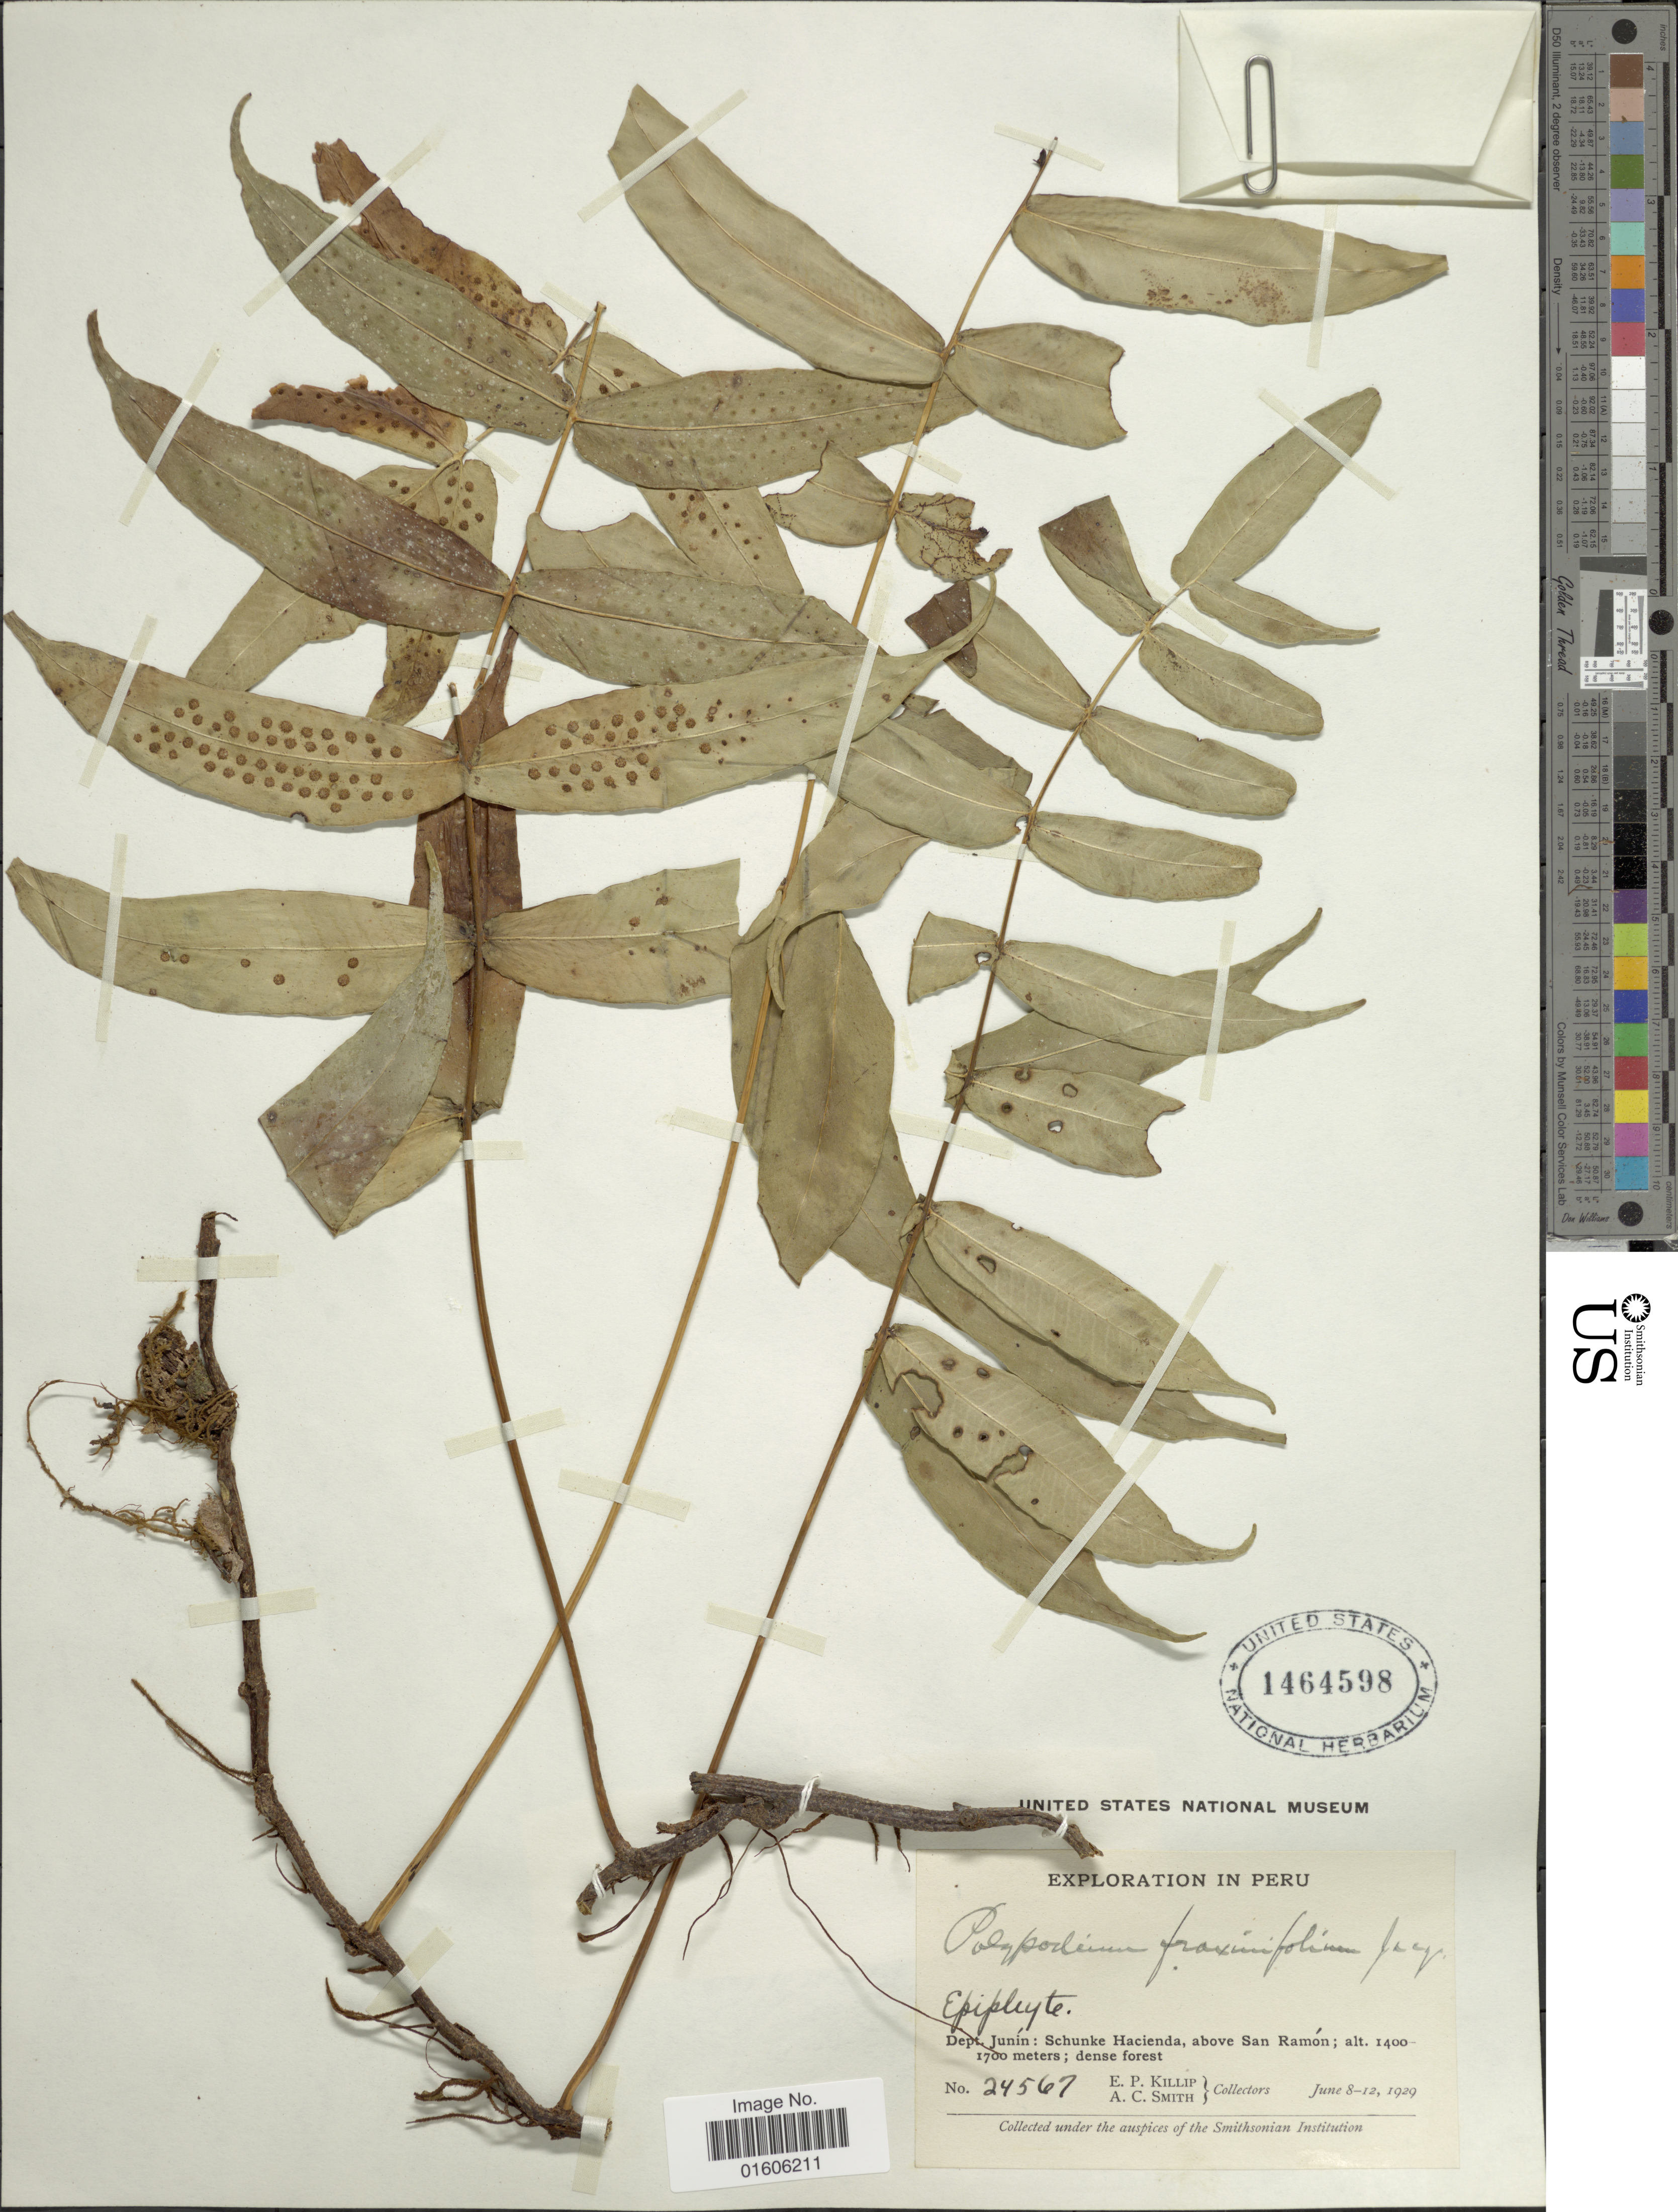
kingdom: Plantae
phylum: Tracheophyta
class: Polypodiopsida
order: Polypodiales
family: Polypodiaceae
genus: Serpocaulon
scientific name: Serpocaulon fraxinifolium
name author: (Jacq.) A.R. Sm.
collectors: E. P. Killip & A. C. Smith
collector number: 24567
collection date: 1929-06-08/1929-06-12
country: Peru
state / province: Junín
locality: Dept. Junín: Schunke Hacienda, above San Ramón.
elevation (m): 1400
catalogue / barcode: US 1464598